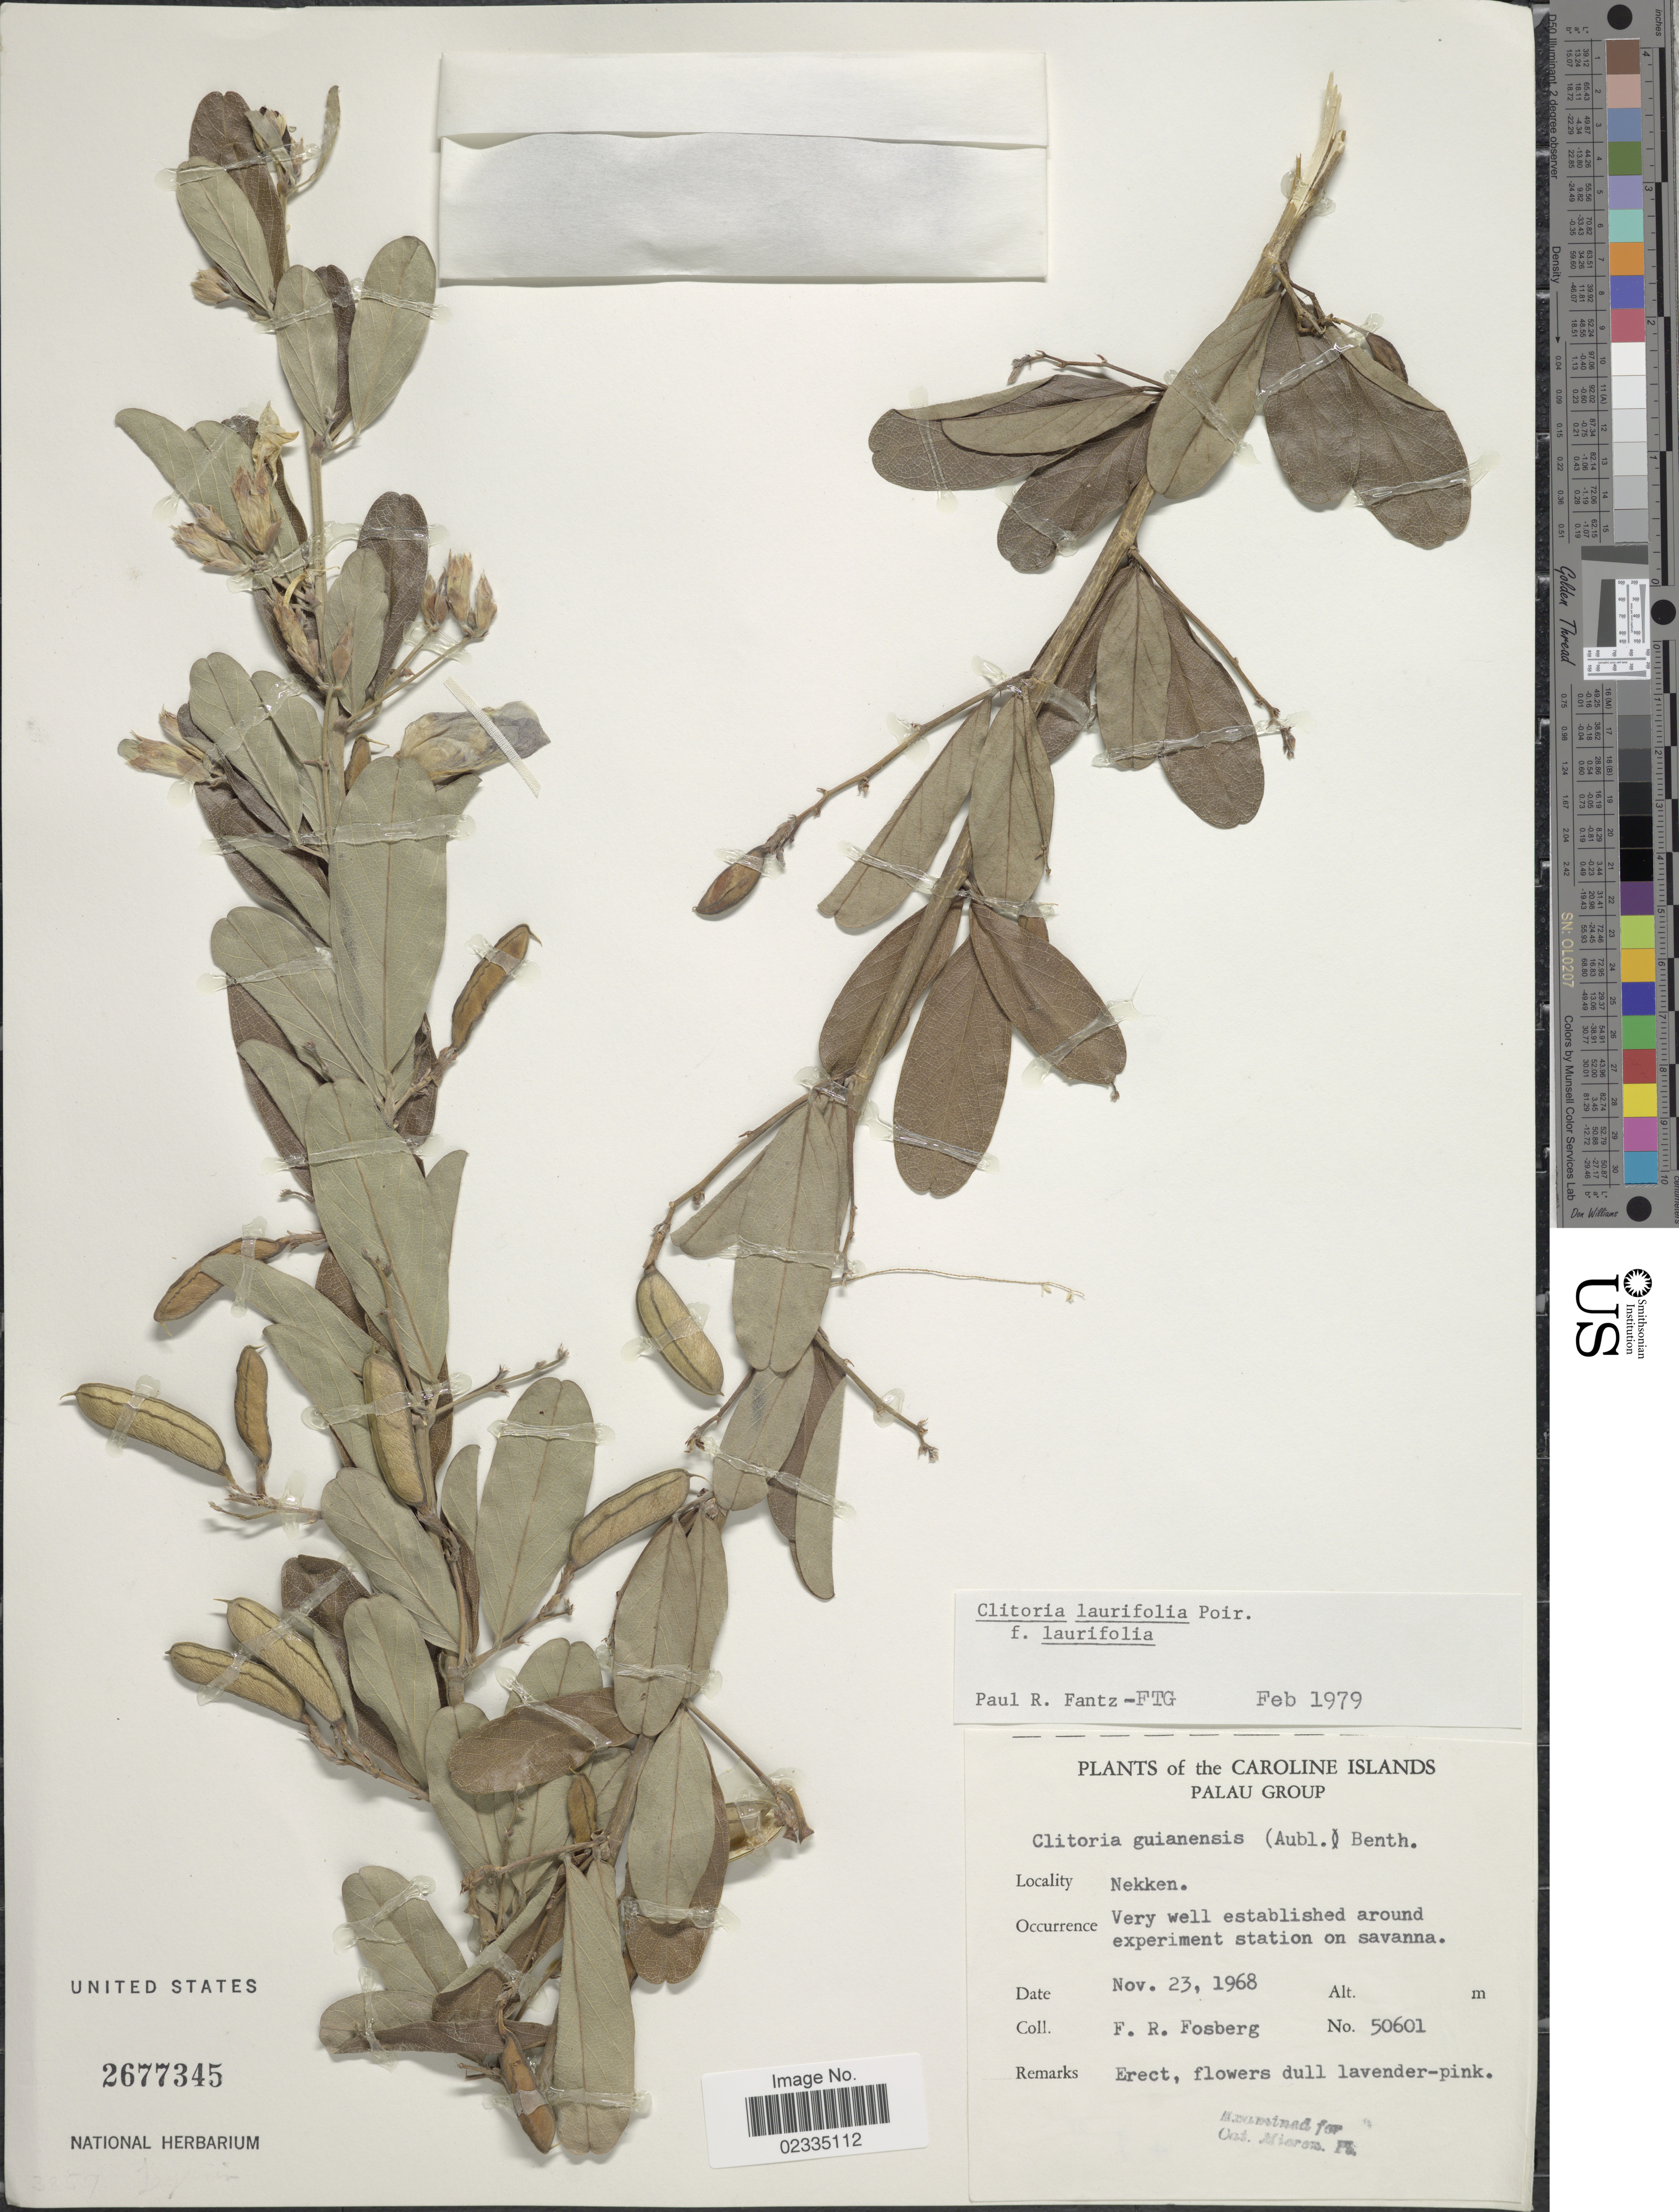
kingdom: Plantae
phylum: Tracheophyta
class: Magnoliopsida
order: Fabales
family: Fabaceae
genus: Clitoria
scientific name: Clitoria laurifolia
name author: Poir.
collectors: F. R. Fosberg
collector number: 50601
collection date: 1968-11-23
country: Palau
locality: The Caroline Islands, Palau Group, Nekken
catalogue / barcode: US 2677345